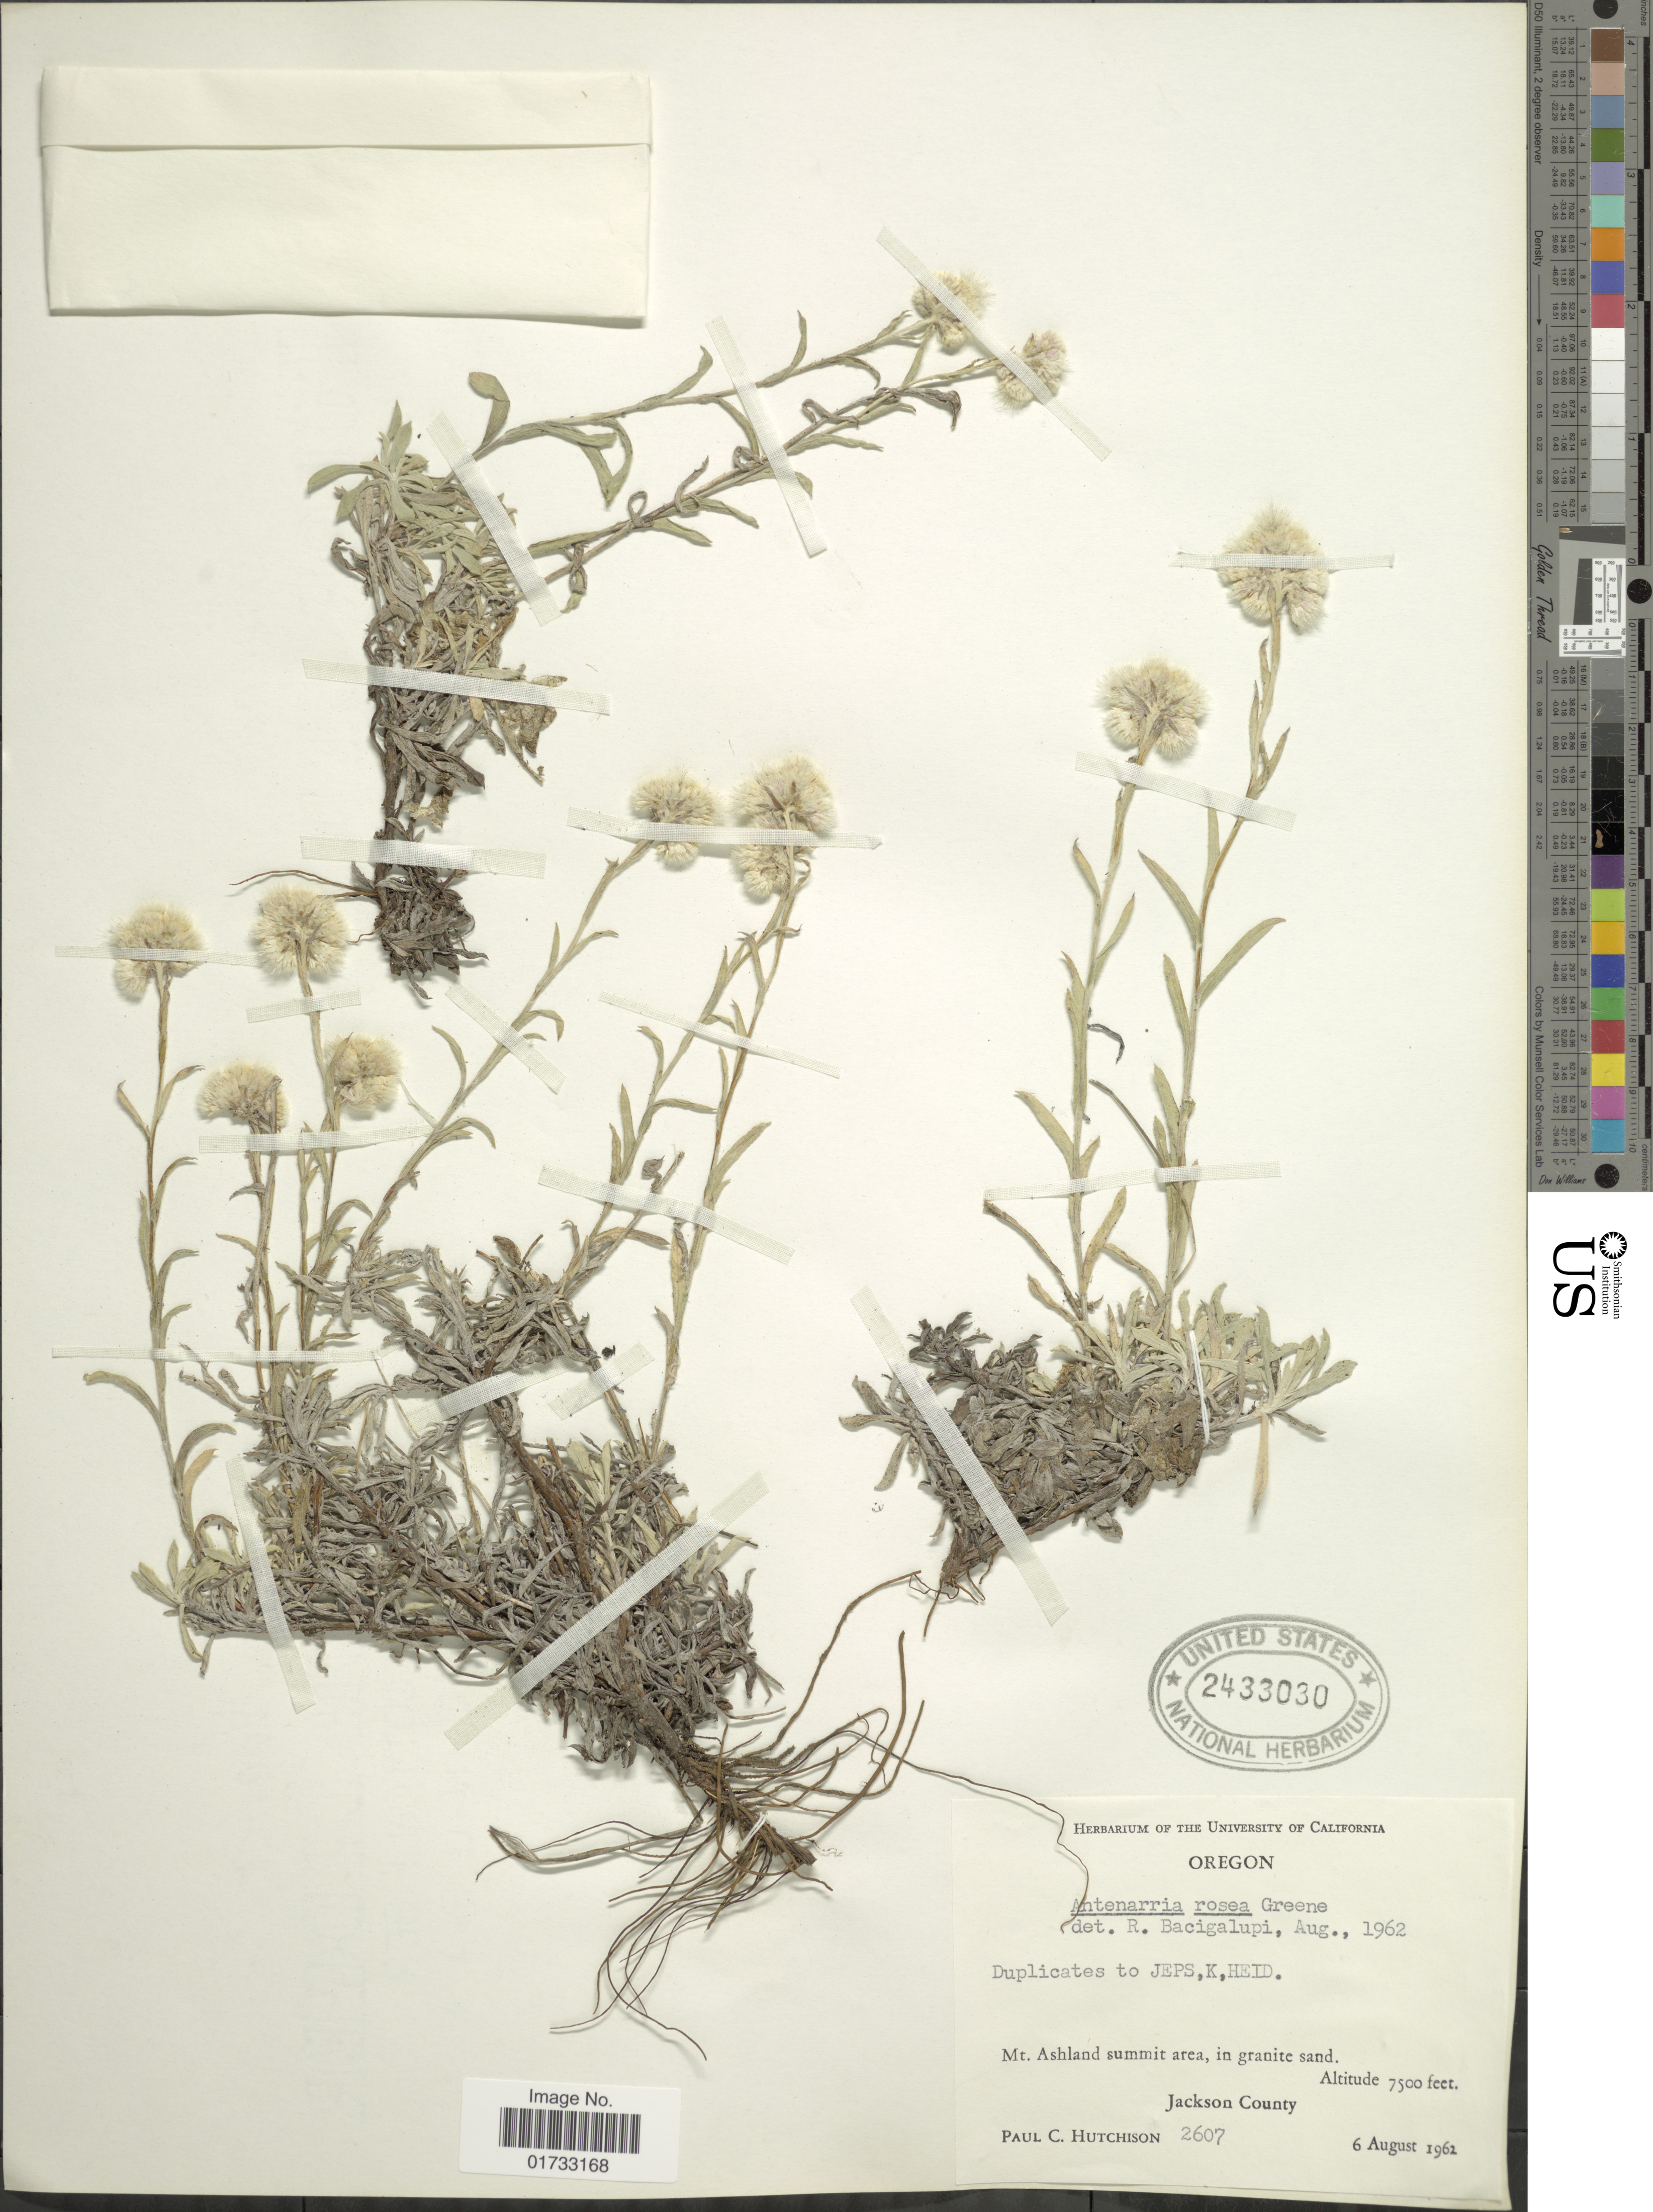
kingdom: Plantae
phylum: Tracheophyta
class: Magnoliopsida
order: Asterales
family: Asteraceae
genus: Antennaria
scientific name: Antennaria rosea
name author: Greene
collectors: P. C. Hutchison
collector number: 2607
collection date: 1962-08-06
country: United States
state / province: Oregon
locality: Mt. Ashland summit area, in granite sand, Jackson County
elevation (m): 2286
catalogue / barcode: US 2433030